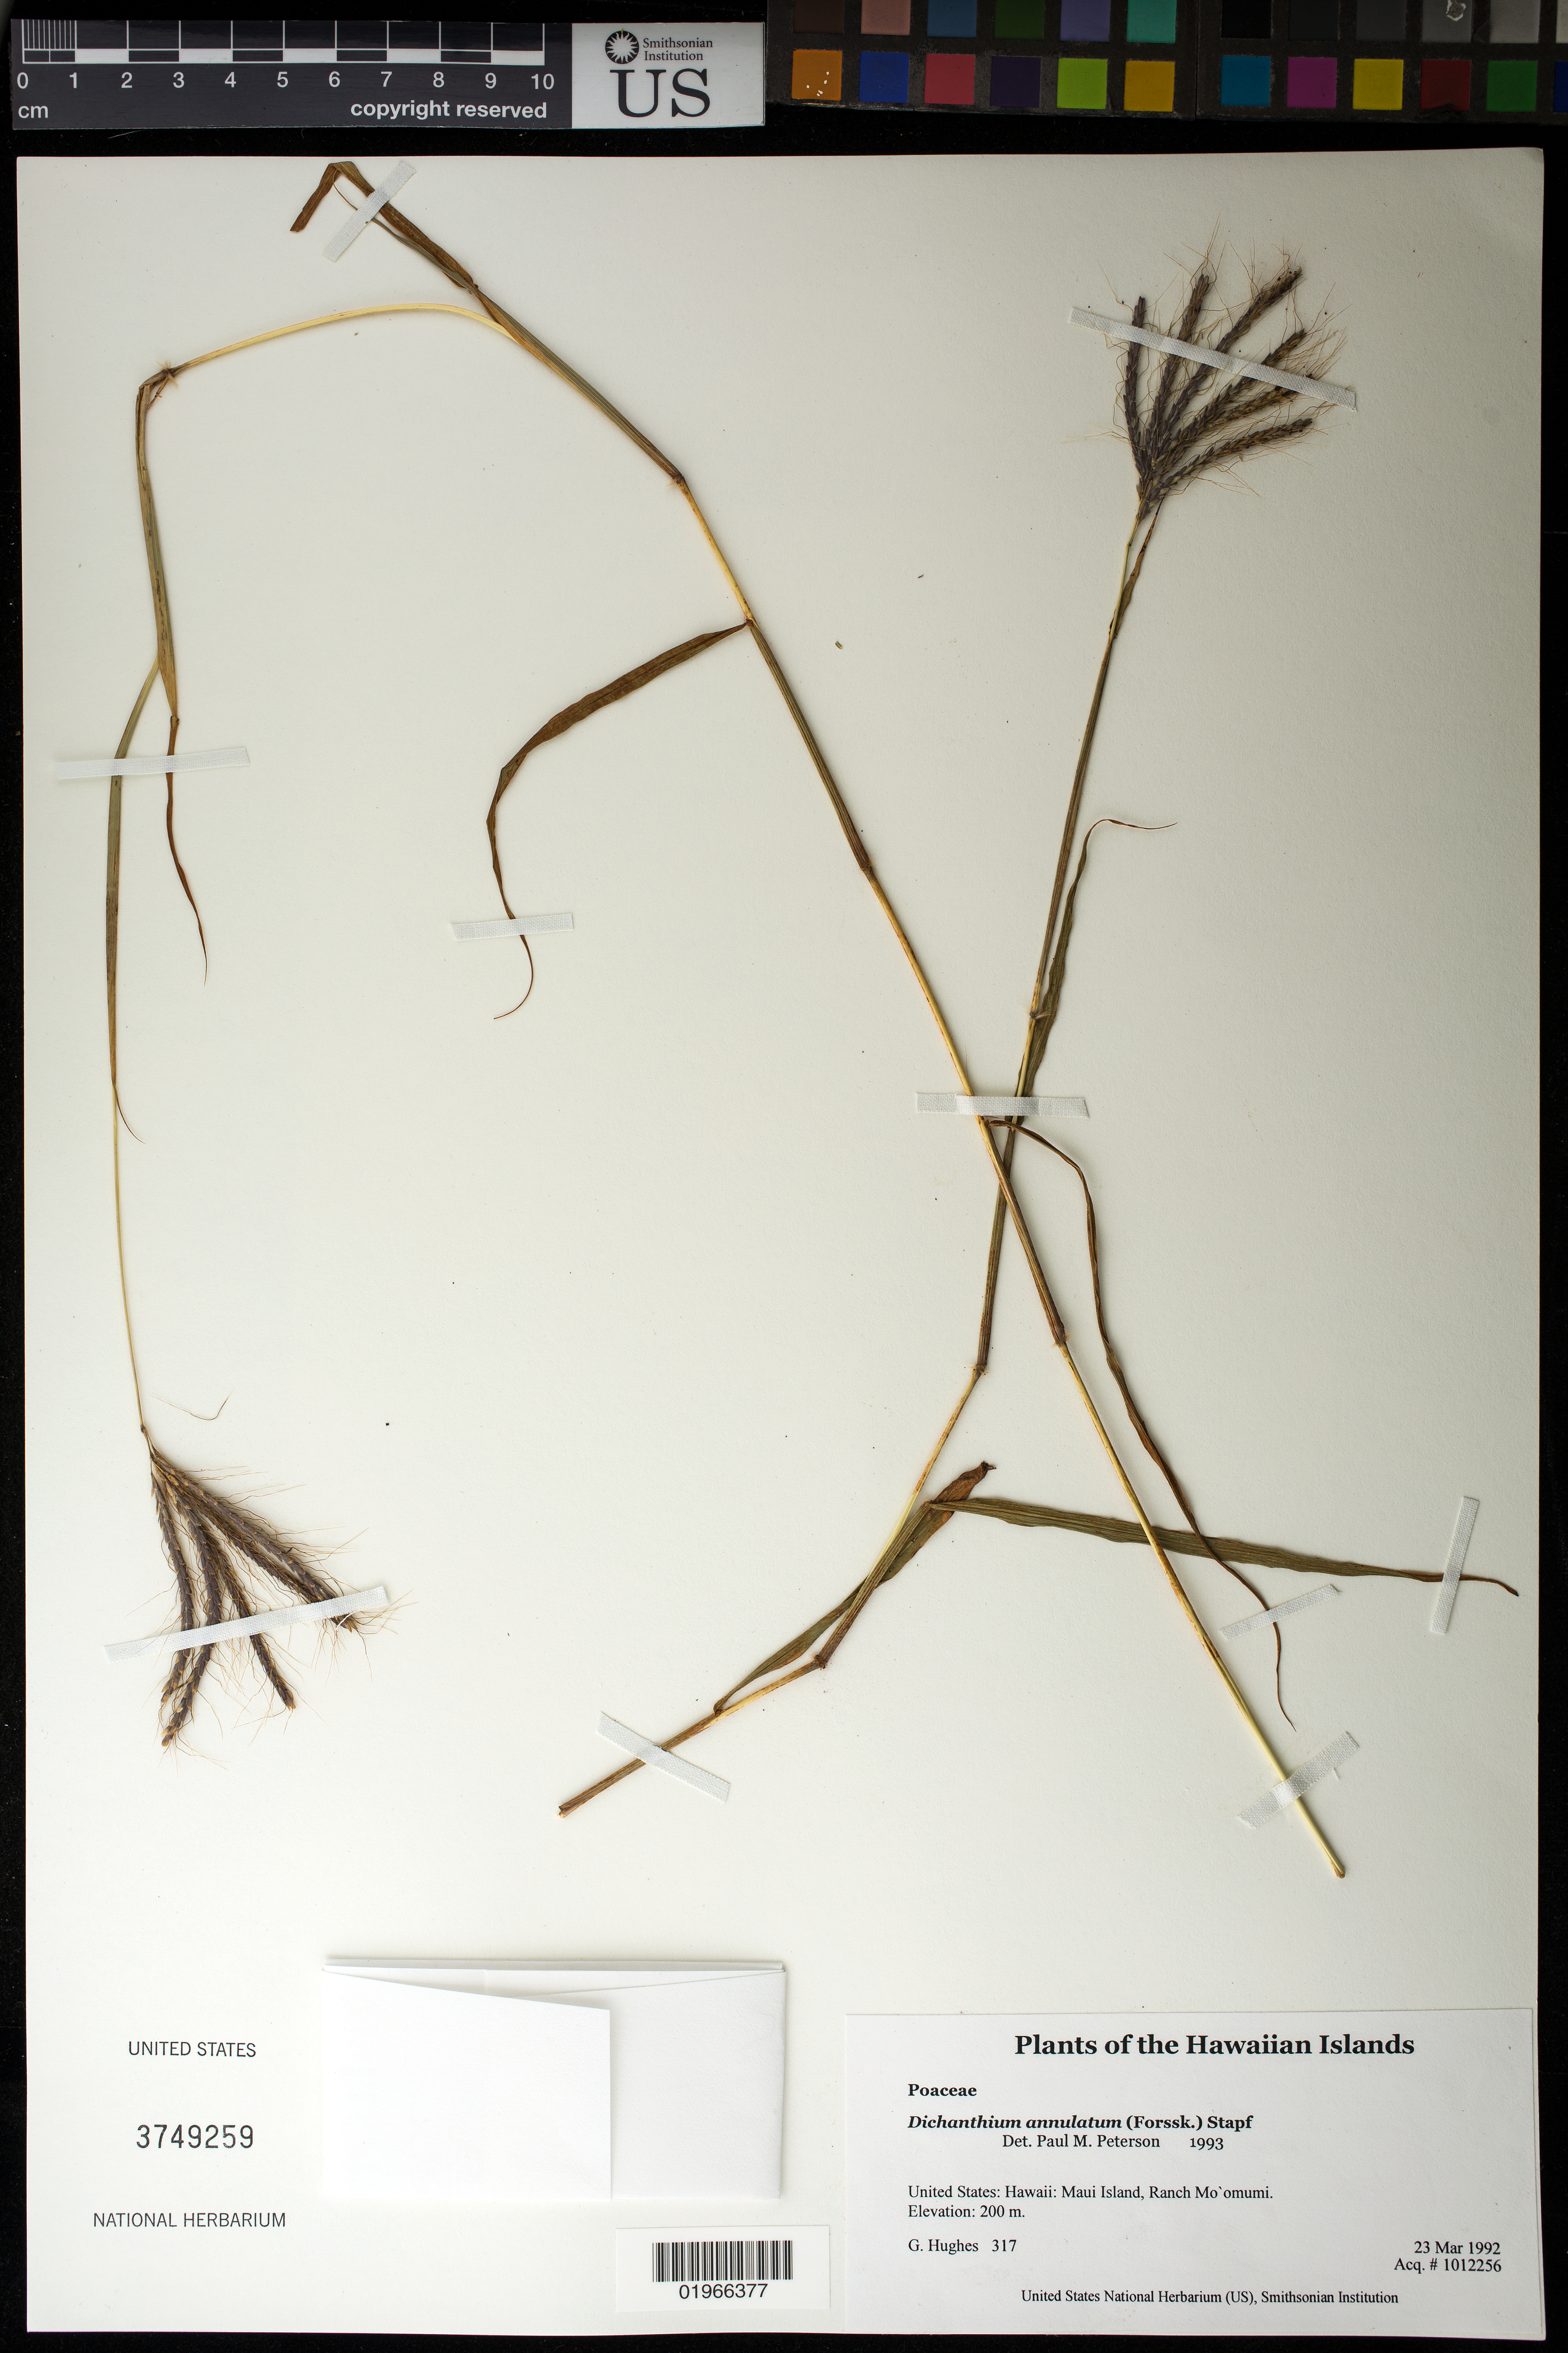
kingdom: Plantae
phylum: Tracheophyta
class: Liliopsida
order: Poales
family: Poaceae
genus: Dichanthium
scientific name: Dichanthium annulatum var. papillosum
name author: (Hochst. ex A. Rich.) de Wet & Harlan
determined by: Faccenda, K.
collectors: G. Hughes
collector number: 317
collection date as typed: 3-23-92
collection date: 1992-03-23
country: United States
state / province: Hawaii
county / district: Maui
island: Moloka'i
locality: Ranch Moomumi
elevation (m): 200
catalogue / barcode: US 3749259